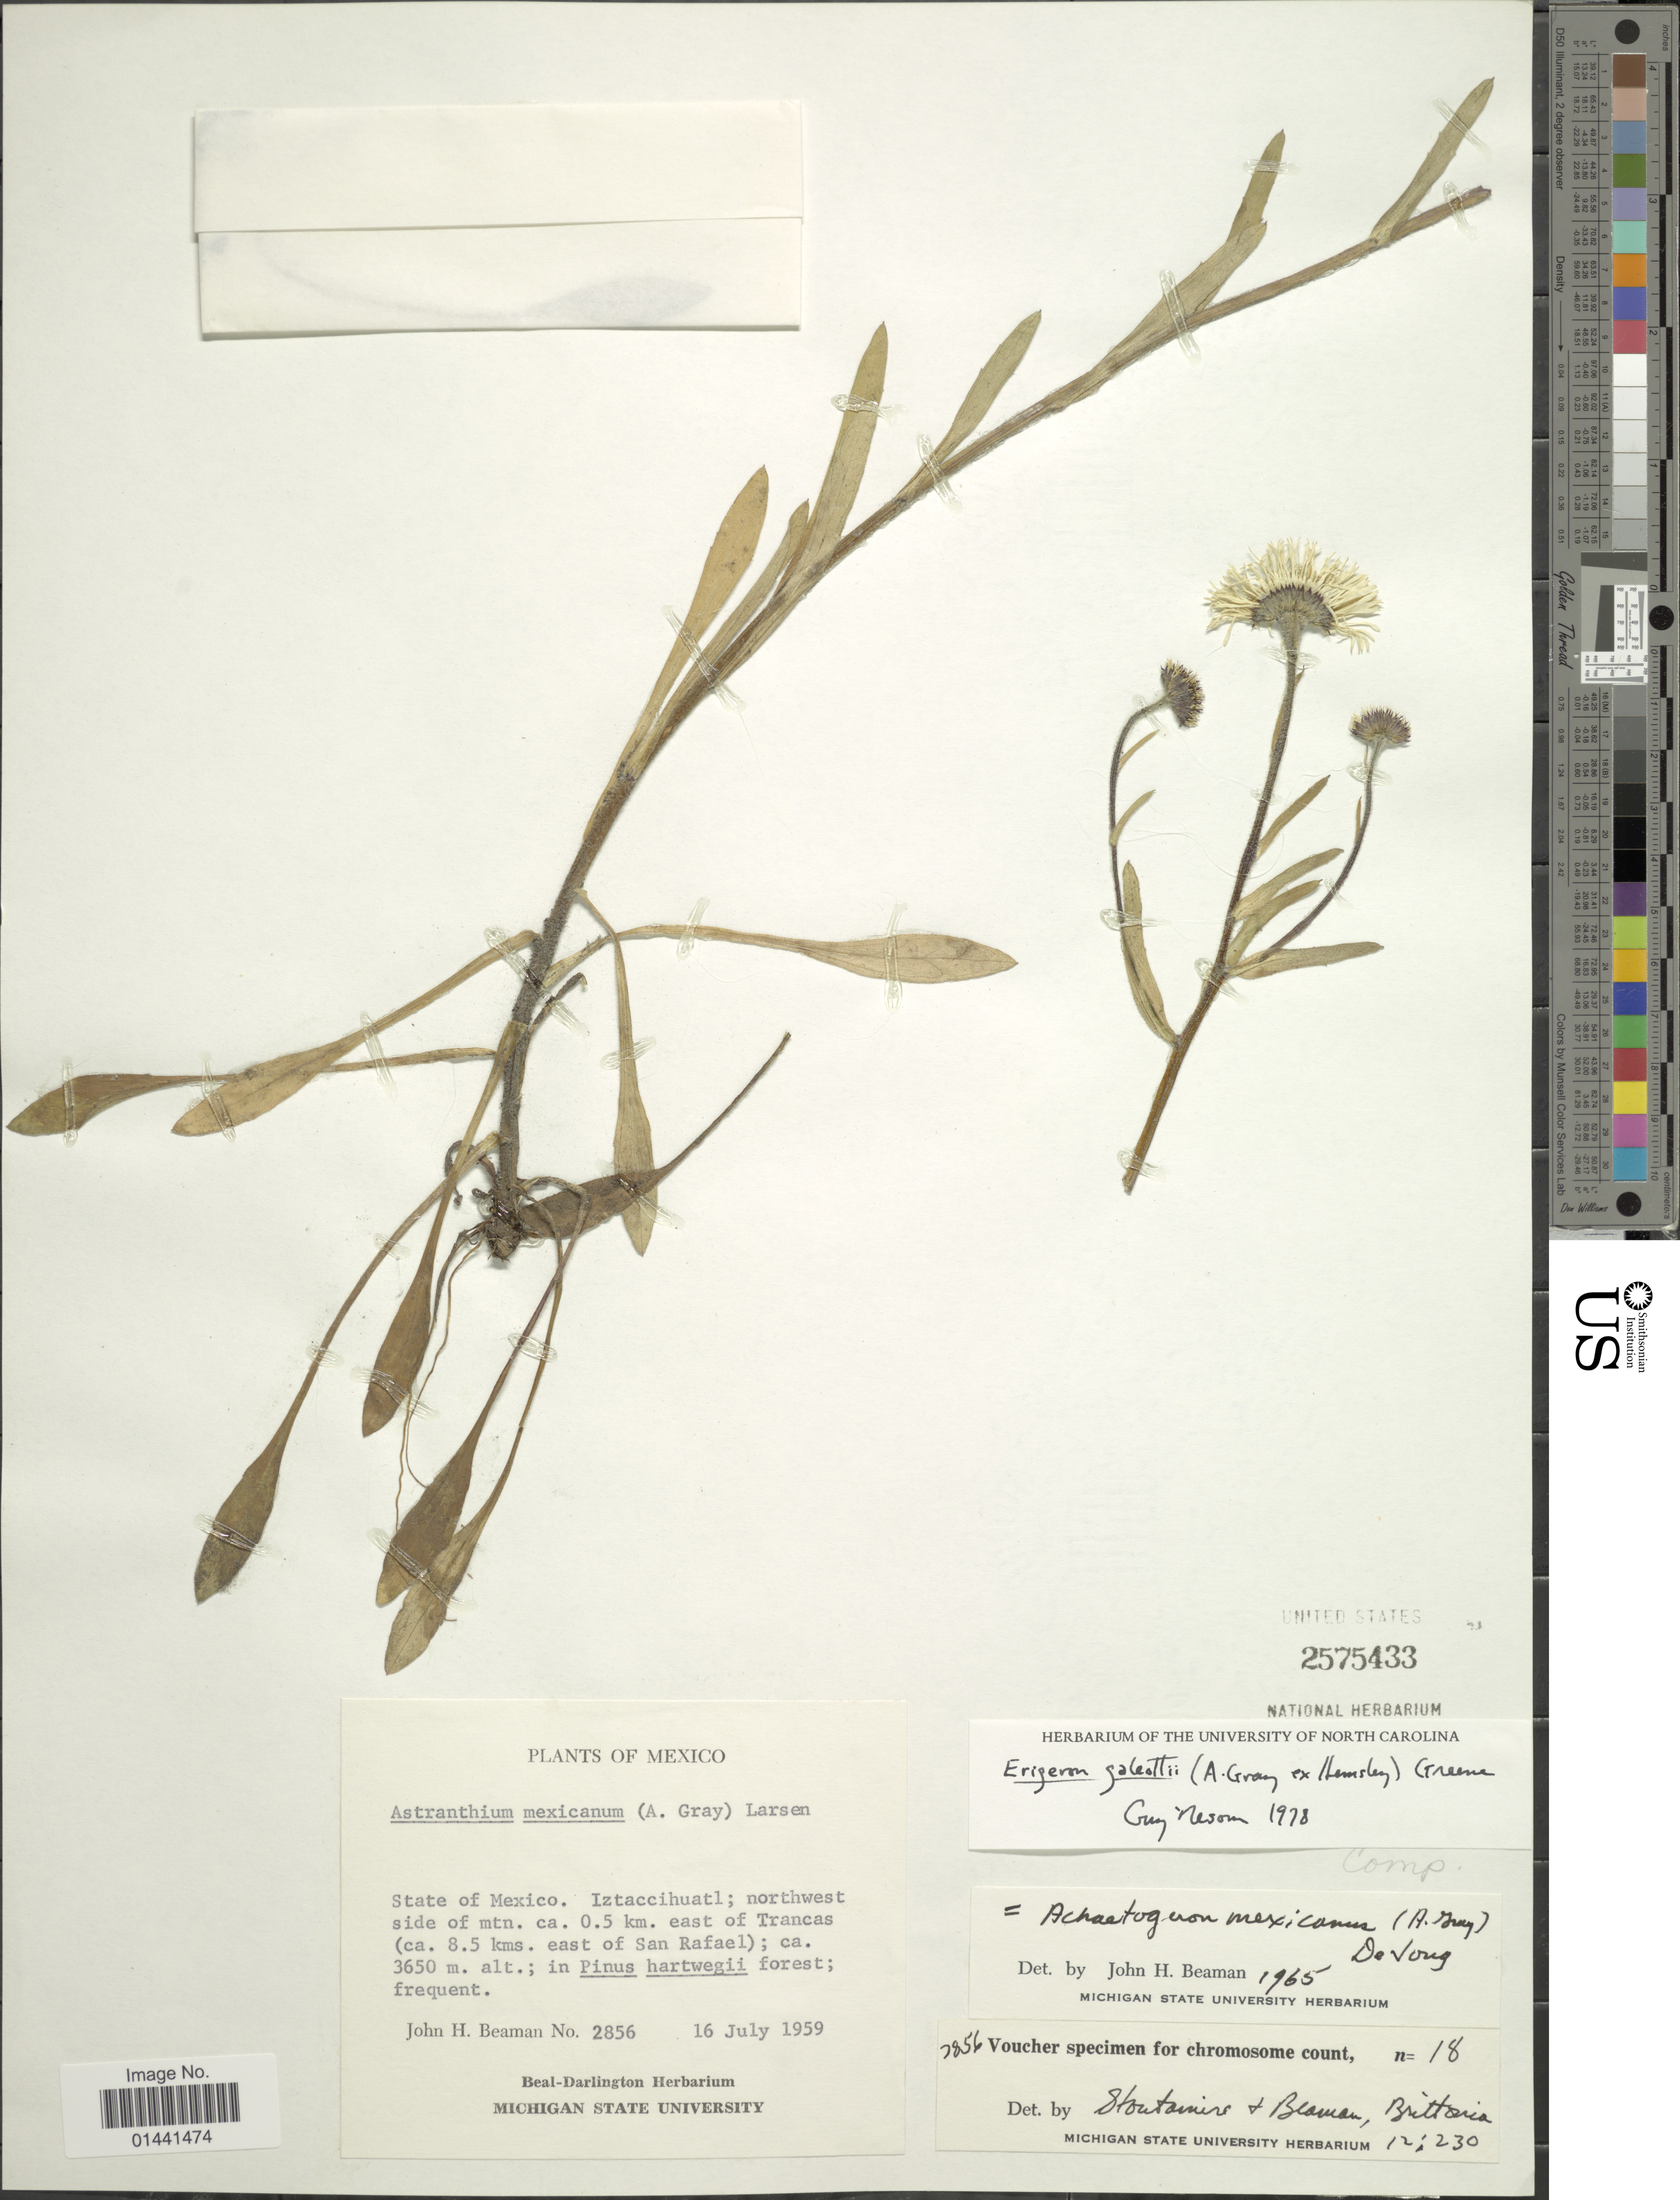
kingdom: Plantae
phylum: Tracheophyta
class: Magnoliopsida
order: Asterales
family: Asteraceae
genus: Erigeron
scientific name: Erigeron galeottii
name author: (A. Gray ex Hemsl.) Greene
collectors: J. H. Beaman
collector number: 2856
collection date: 1959-07-16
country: Mexico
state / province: México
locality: Iztaccihuatl; northwest side of mtn. ca. 0.5 km. east of Trancas (ca. 8.5 kms. east of San Rafael)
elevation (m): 3650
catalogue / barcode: US 2575433